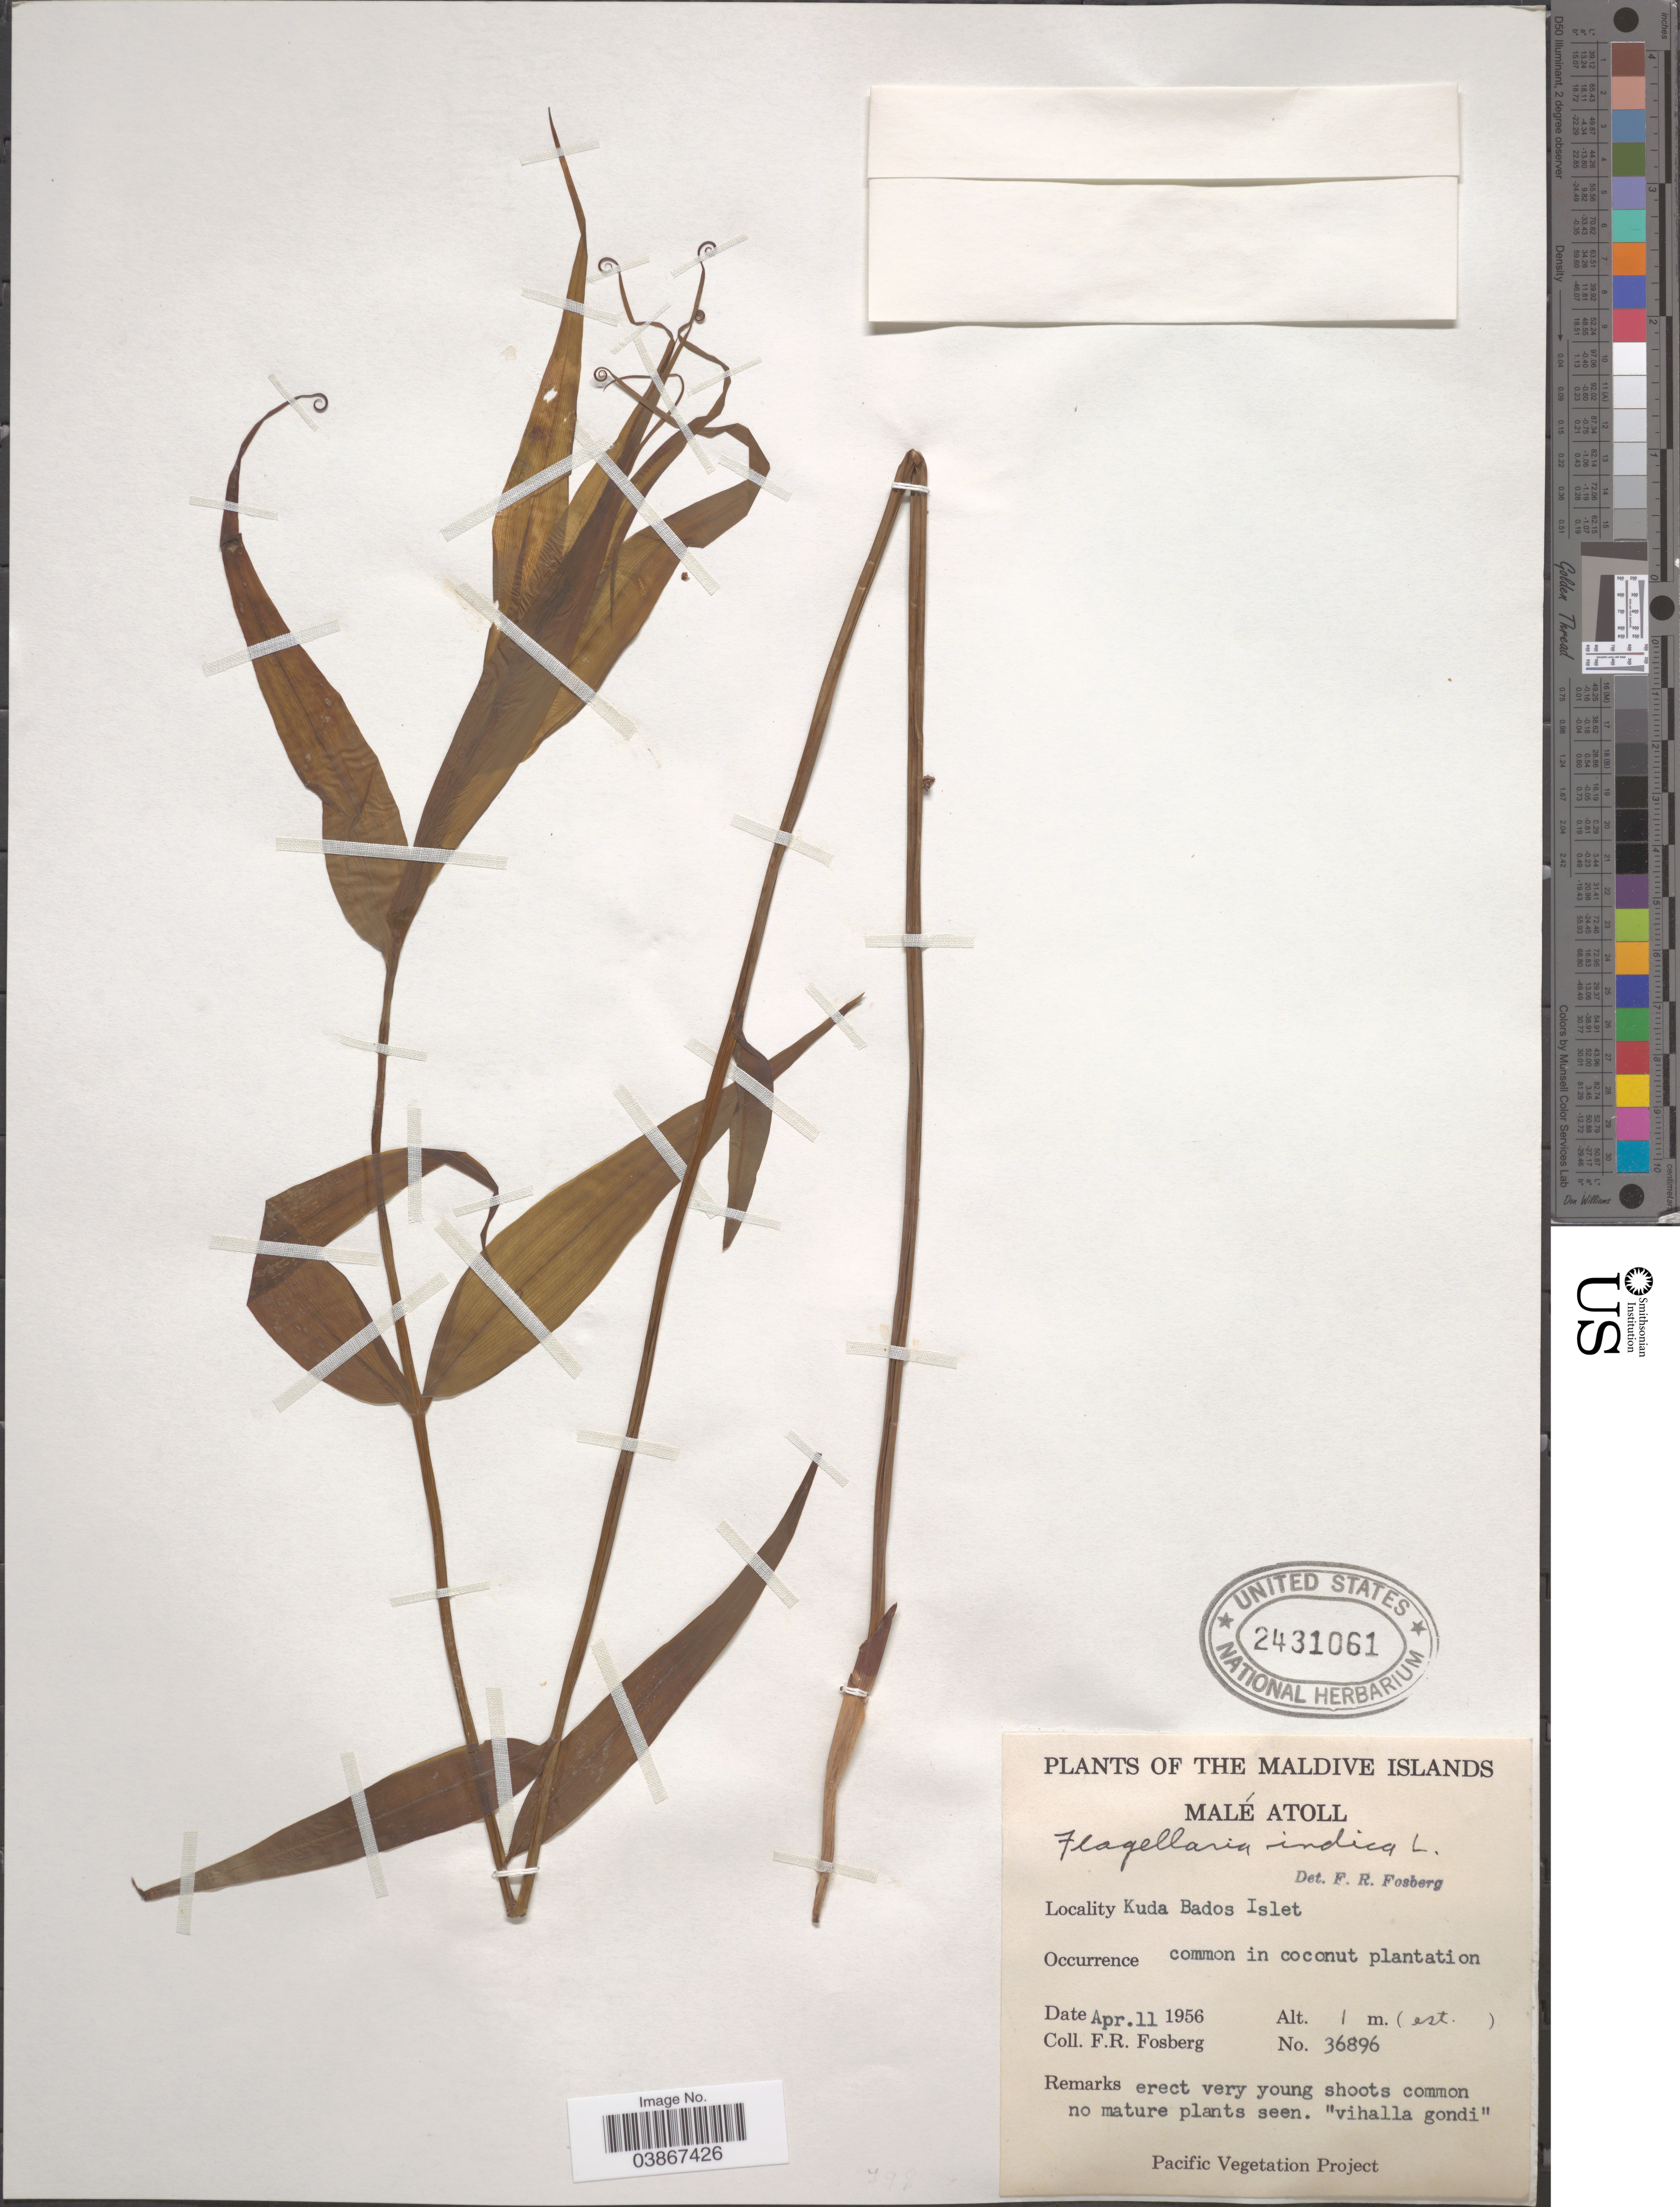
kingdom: Plantae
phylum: Tracheophyta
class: Liliopsida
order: Poales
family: Flagellariaceae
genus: Flagellaria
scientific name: Flagellaria indica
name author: L.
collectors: F. R. Fosberg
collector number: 36896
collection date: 1956-04-11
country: Maldive Islands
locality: Malé Atoll. Kuda Bados Islet.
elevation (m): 1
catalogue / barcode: US 2431061